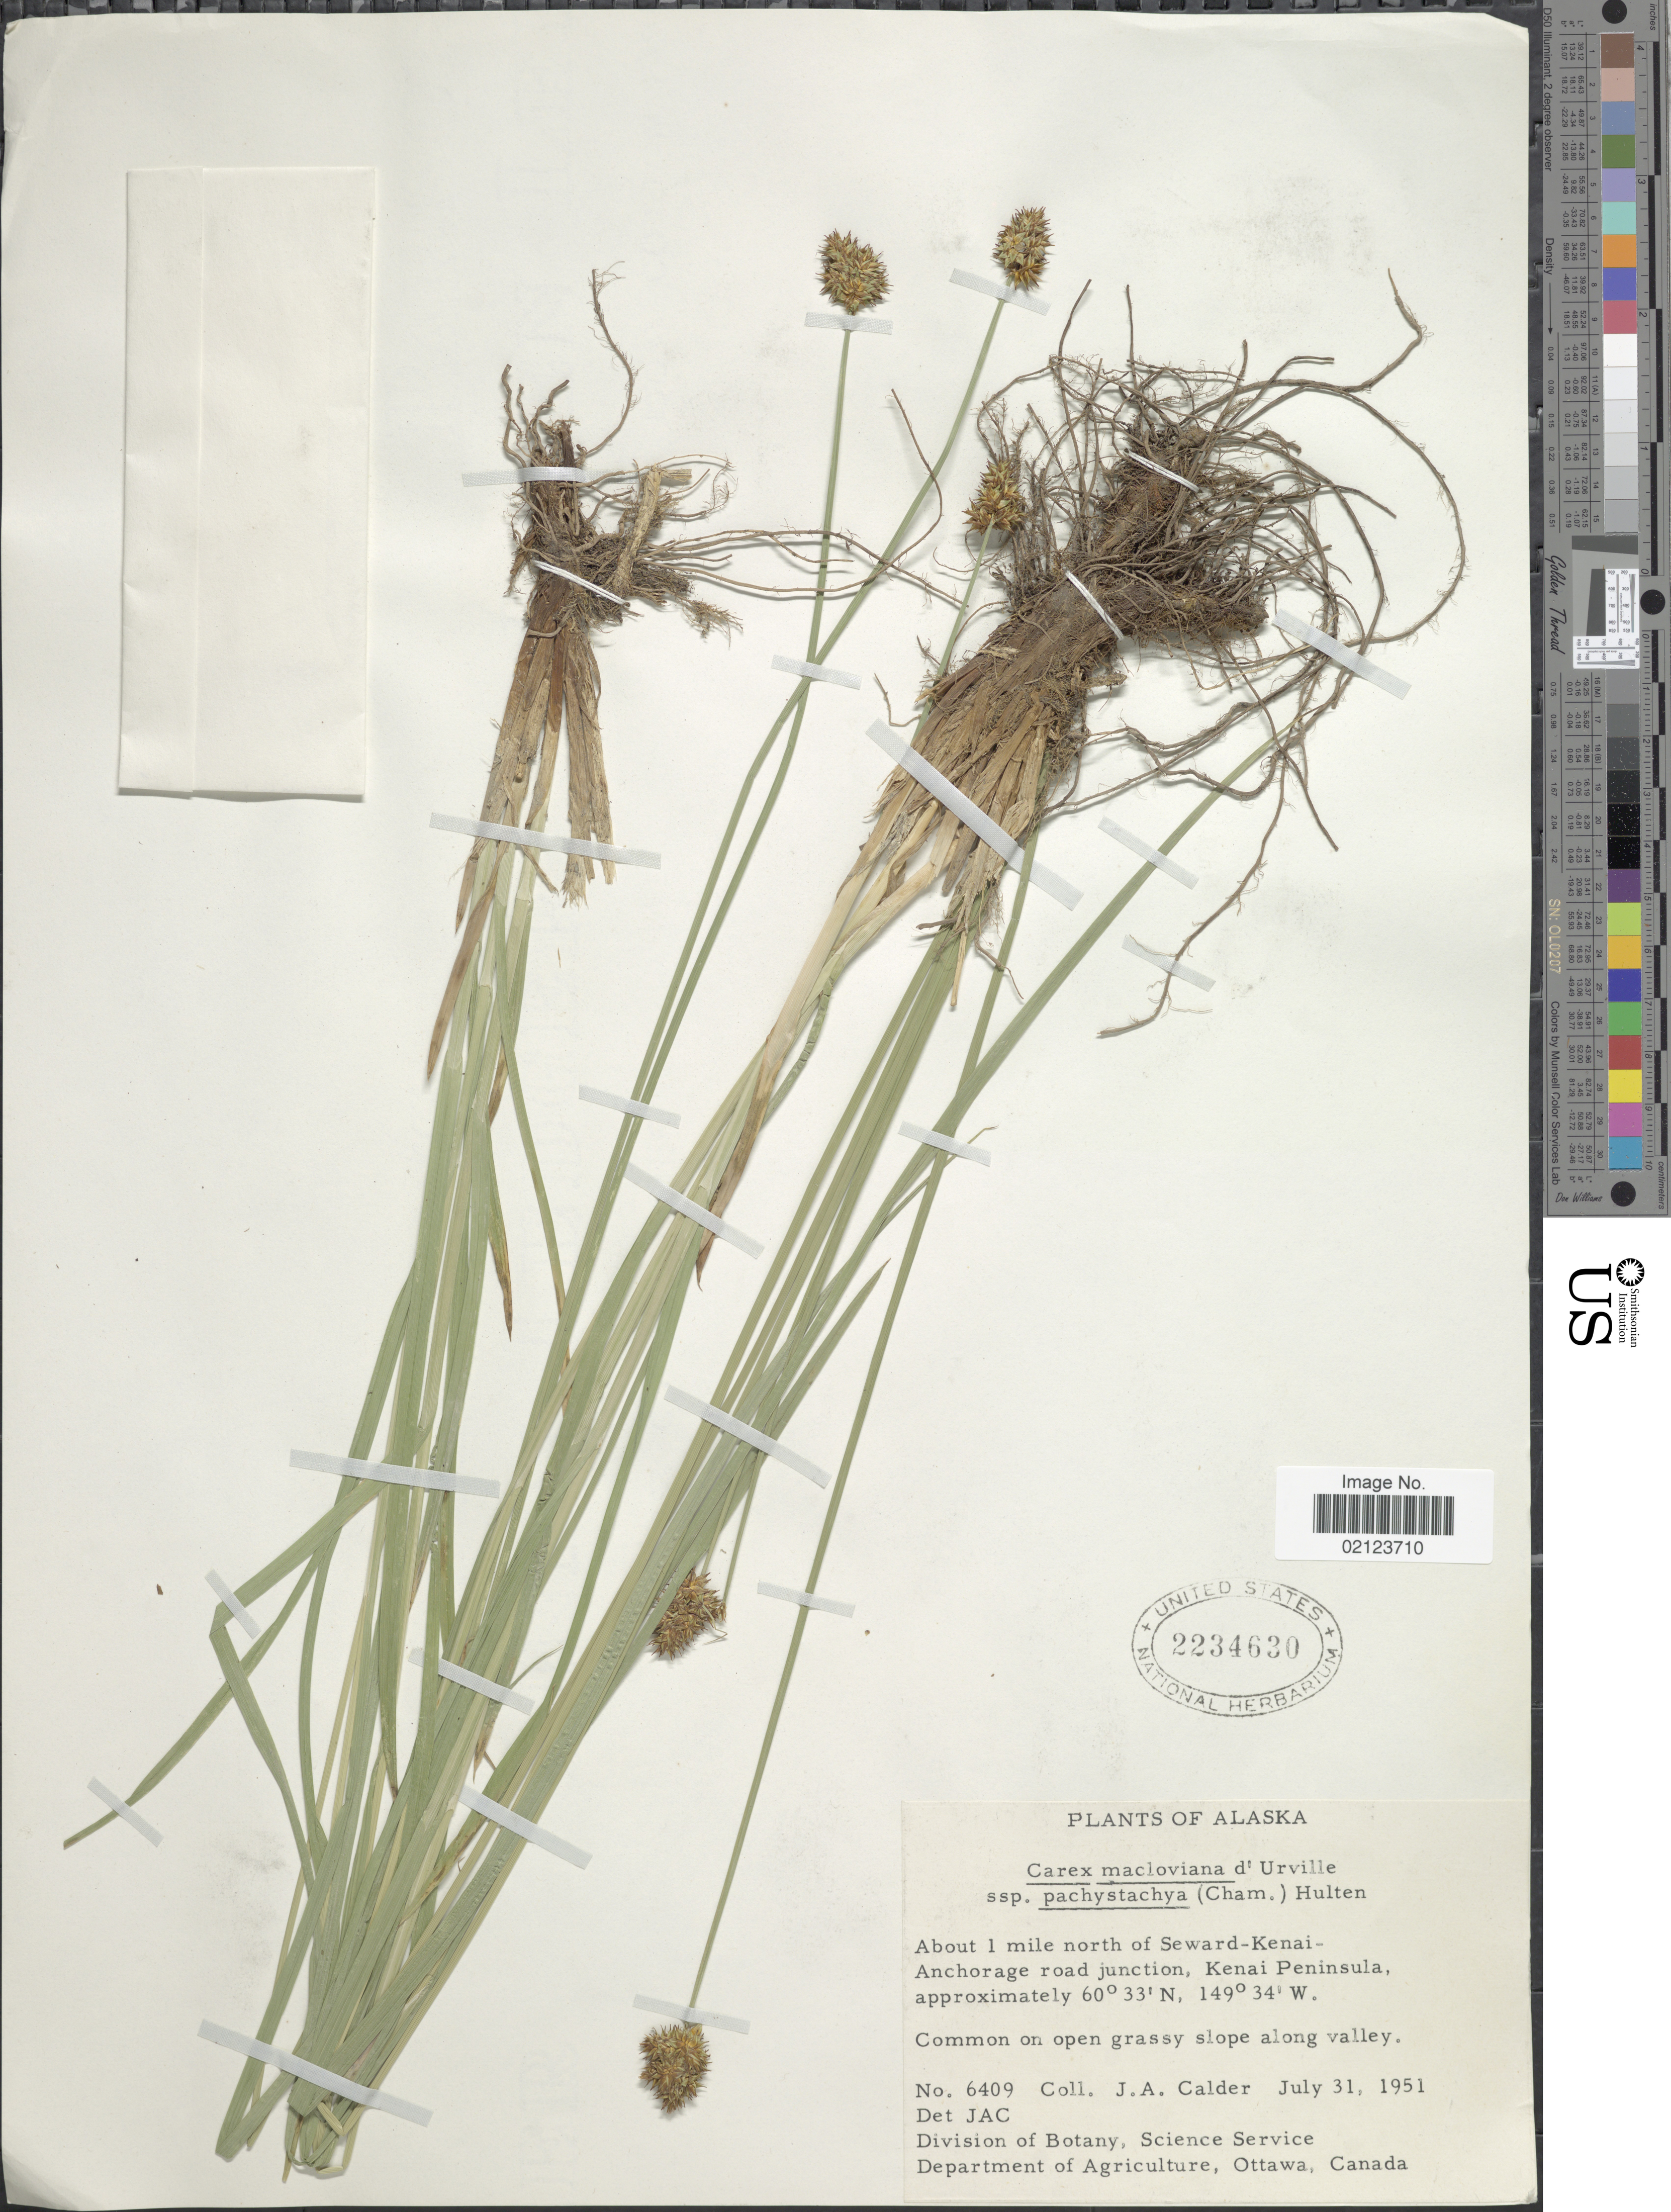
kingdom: Plantae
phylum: Tracheophyta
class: Liliopsida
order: Poales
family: Cyperaceae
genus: Carex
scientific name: Carex pachystachya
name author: Cham. ex Steud.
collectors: J. A. Calder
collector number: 6409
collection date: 1951-07-31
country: United States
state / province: Alaska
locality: About 1 mile north of Seward-Kenai-Anchorage road junction, Kenai Peninsula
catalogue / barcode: US 2234630